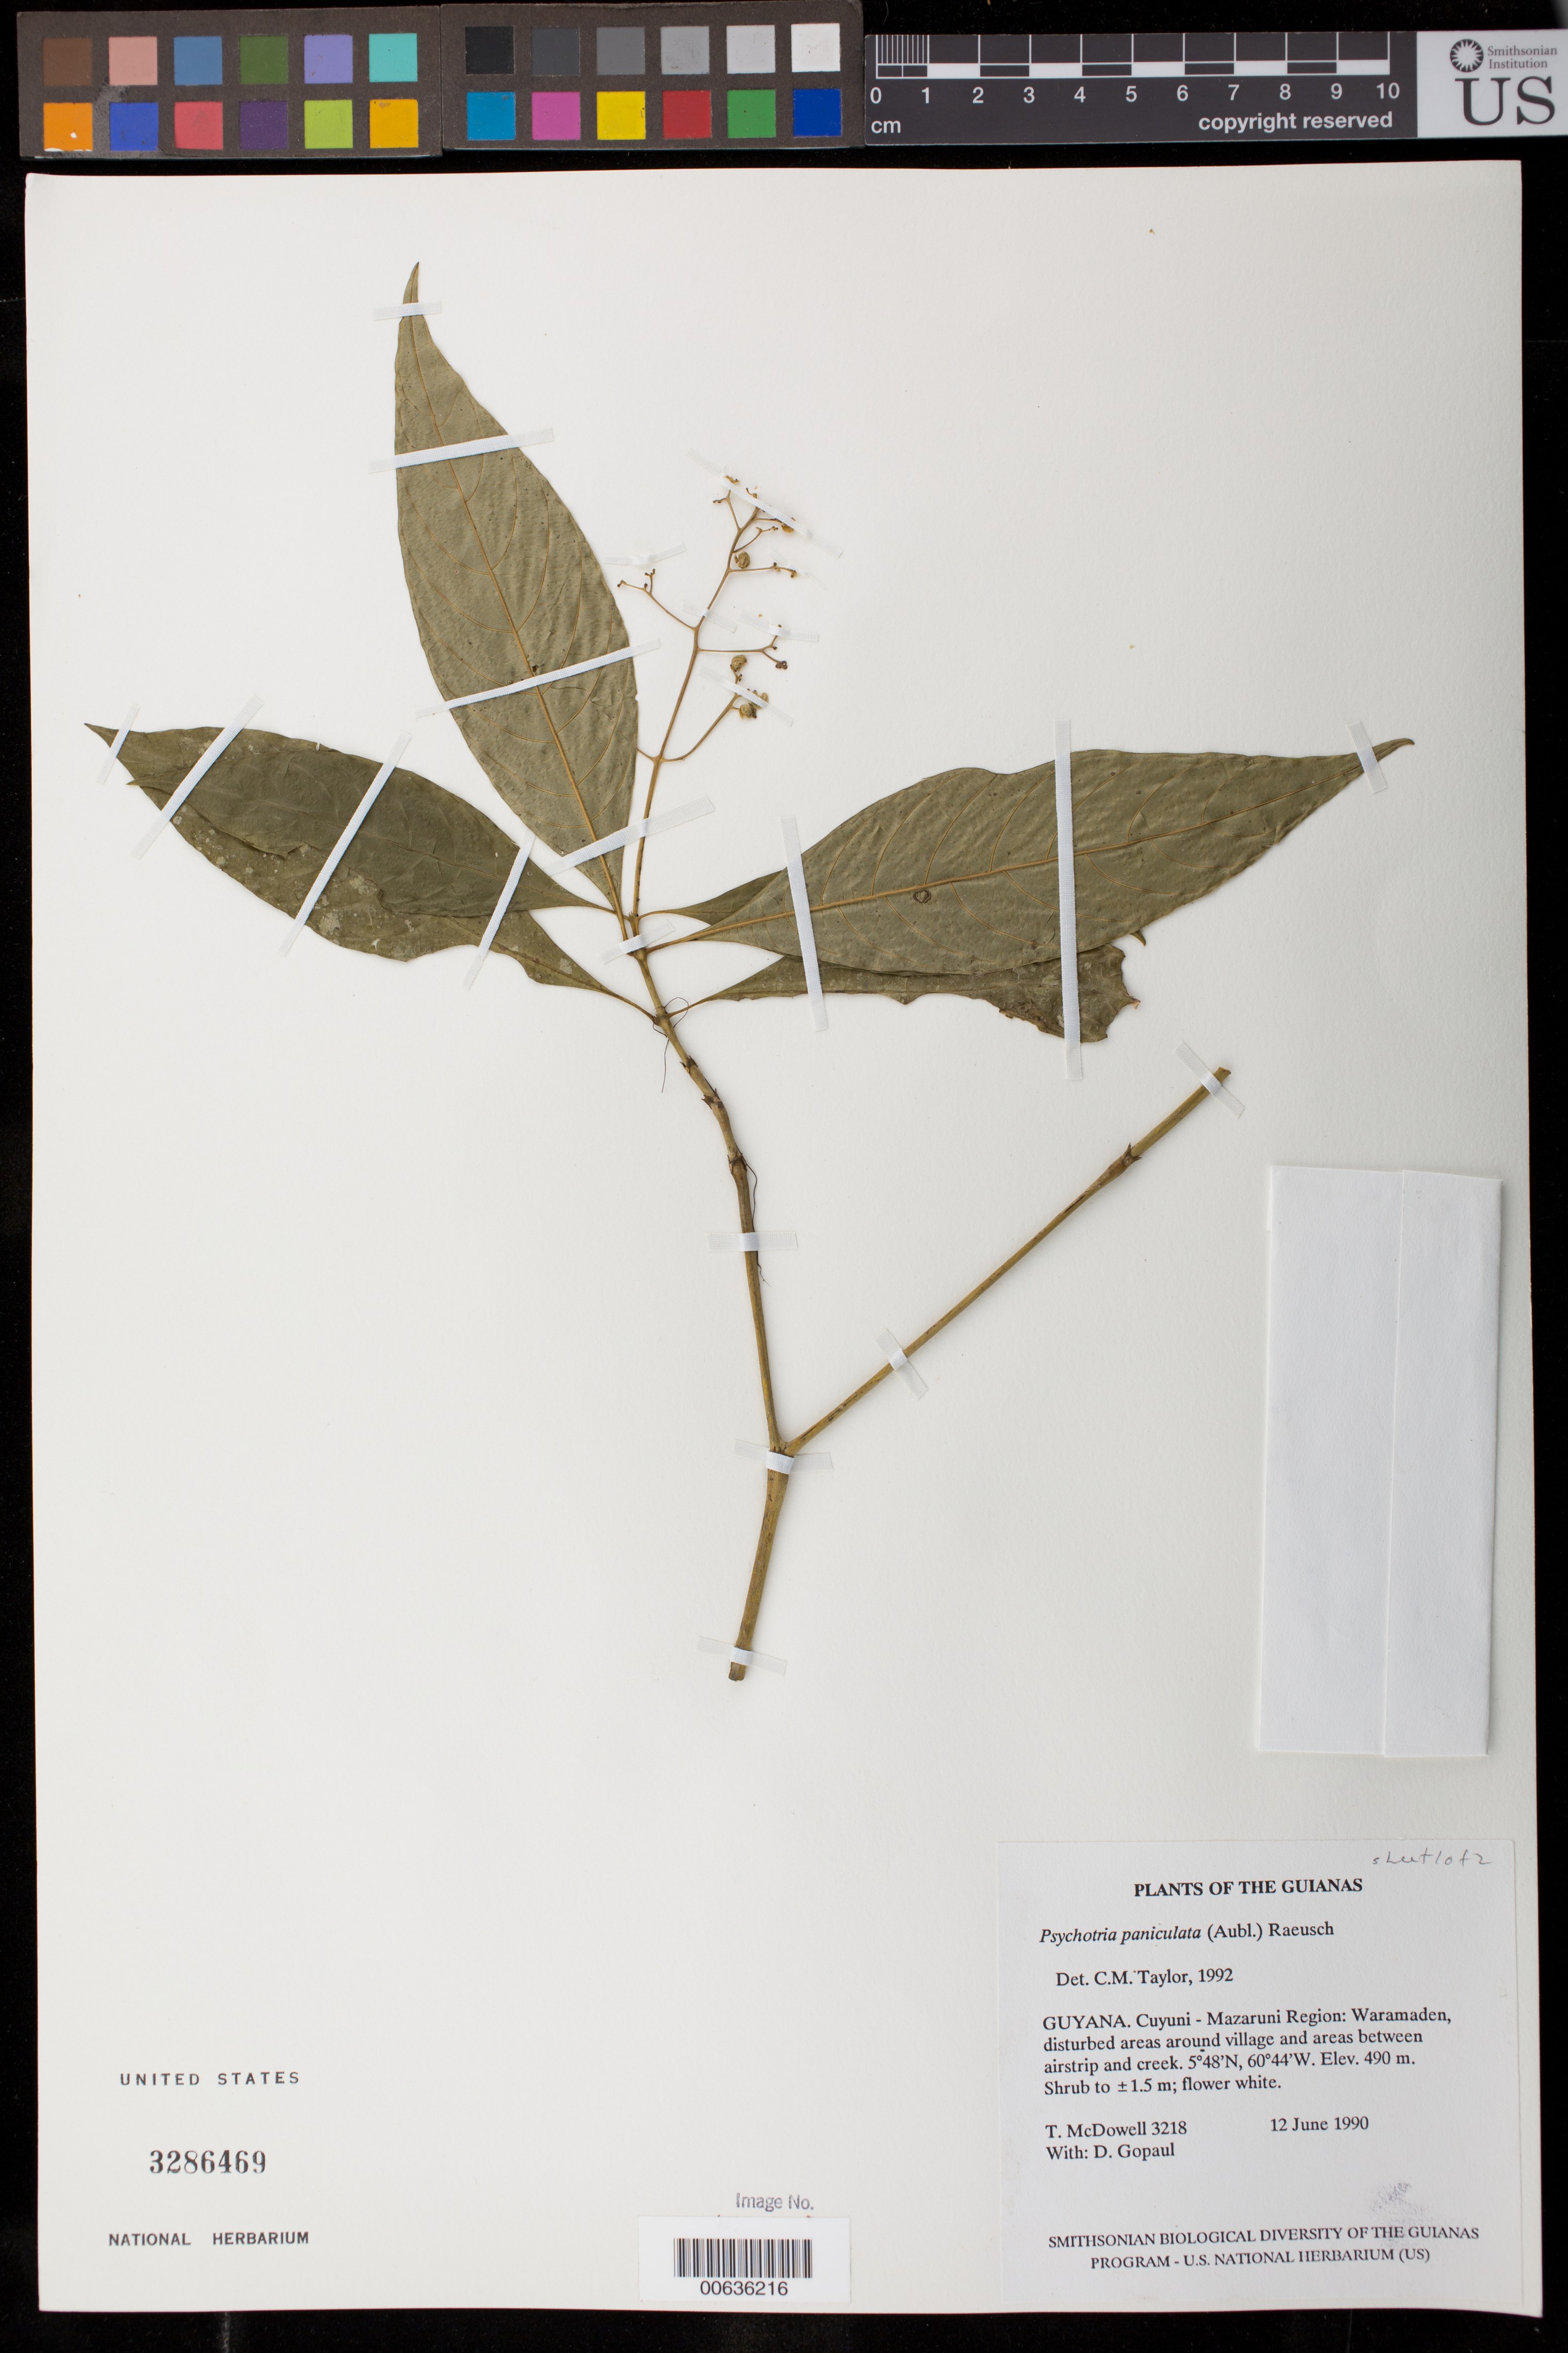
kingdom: Plantae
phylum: Tracheophyta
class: Magnoliopsida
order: Gentianales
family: Rubiaceae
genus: Palicourea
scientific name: Palicourea aubletii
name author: Delprete & J.H. Kirkbr.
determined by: Kirkbride, J. H., Jr.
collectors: T. McDowell & D. Gopaul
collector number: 3218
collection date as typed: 12 June 1990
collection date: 1990-06-12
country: Guyana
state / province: Cuyuni-Mazaruni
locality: Waramaden, around village and between airstrip and creek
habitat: Disturbed areas around village and disturbed woods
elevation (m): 490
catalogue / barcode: US 3286469